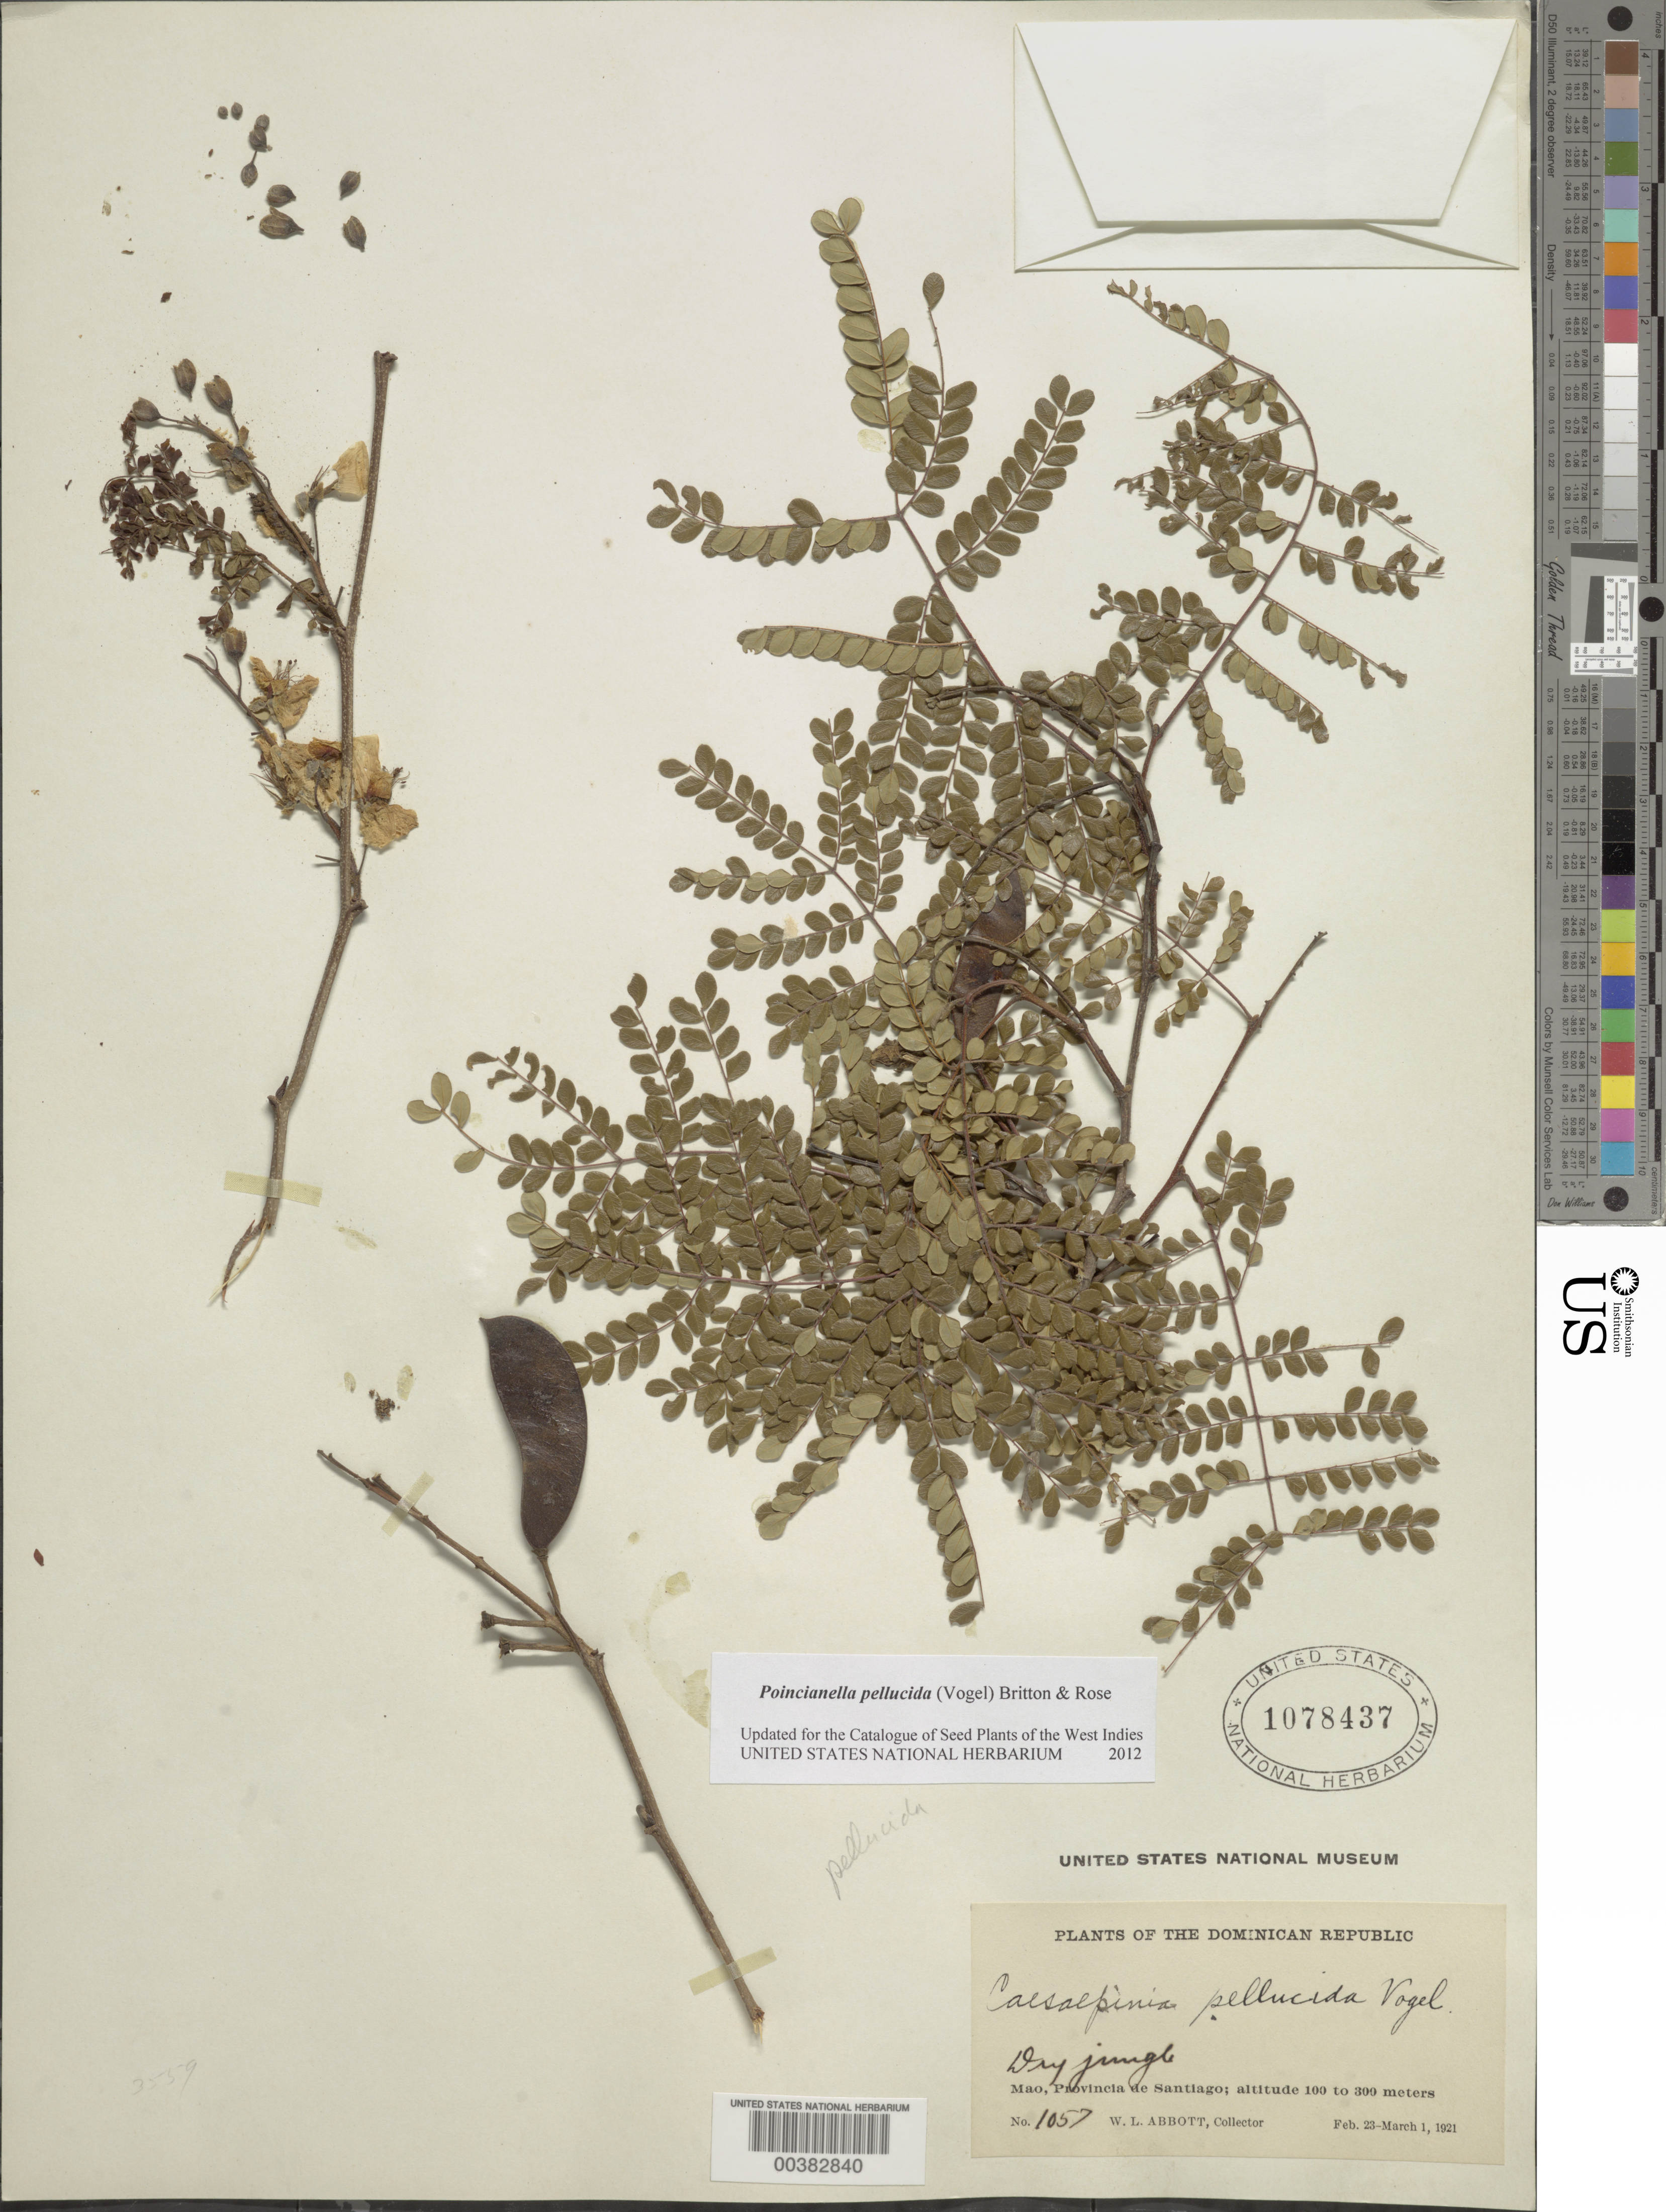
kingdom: Plantae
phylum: Tracheophyta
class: Magnoliopsida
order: Fabales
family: Fabaceae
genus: Cenostigma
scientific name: Cenostigma pellucidum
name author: (Vogel) Gagnon & G.P. Lewis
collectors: W. L. Abbott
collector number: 1057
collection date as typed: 23 Feb 1921 to 01 Mar 1921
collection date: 1921-02-23/1921-03-01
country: Dominican Republic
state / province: Valverde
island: Hispaniola Island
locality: Mao. [province recorded as santiago (santiago rodríguez?)]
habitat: Dry jungle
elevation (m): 100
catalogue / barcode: US 1078437